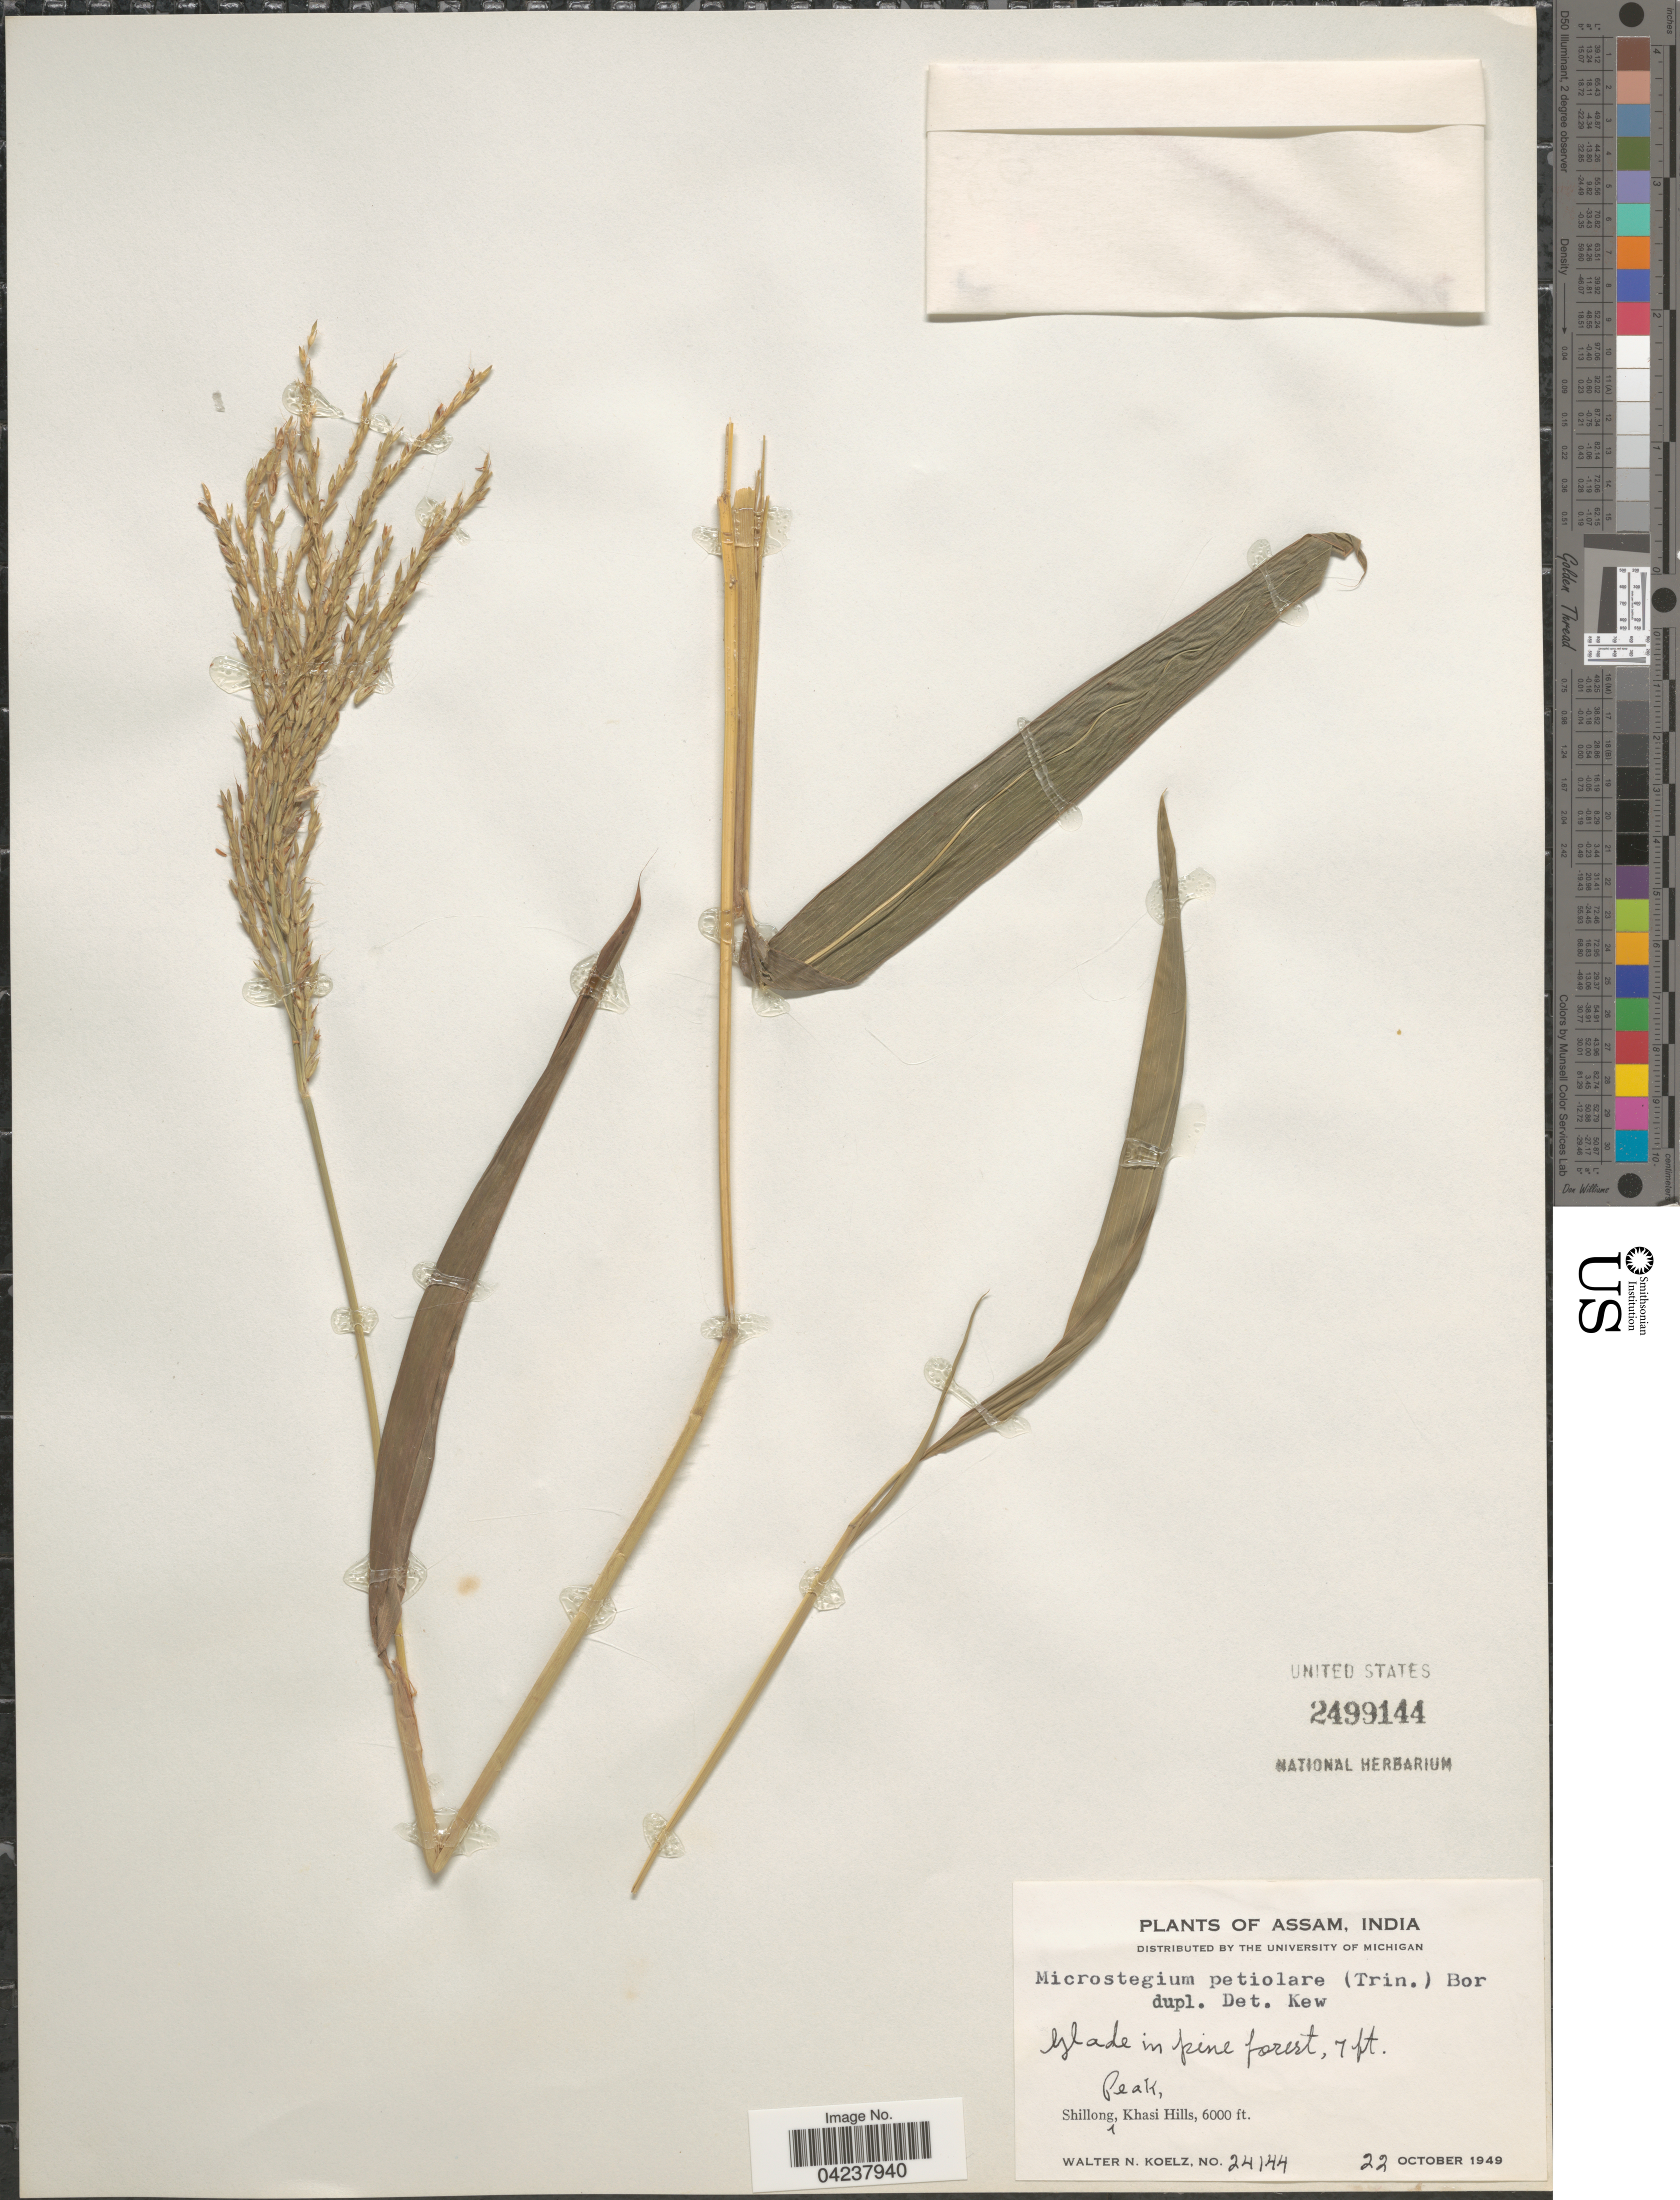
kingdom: Plantae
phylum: Tracheophyta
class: Liliopsida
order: Poales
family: Poaceae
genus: Microstegium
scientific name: Microstegium petiolare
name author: (Trin.) Bor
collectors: W. N. Koelz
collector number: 24144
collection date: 1949-10-22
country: India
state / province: Meghalaya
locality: Shillong Peak, Khasi Hills.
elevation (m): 1829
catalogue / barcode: US 2499144